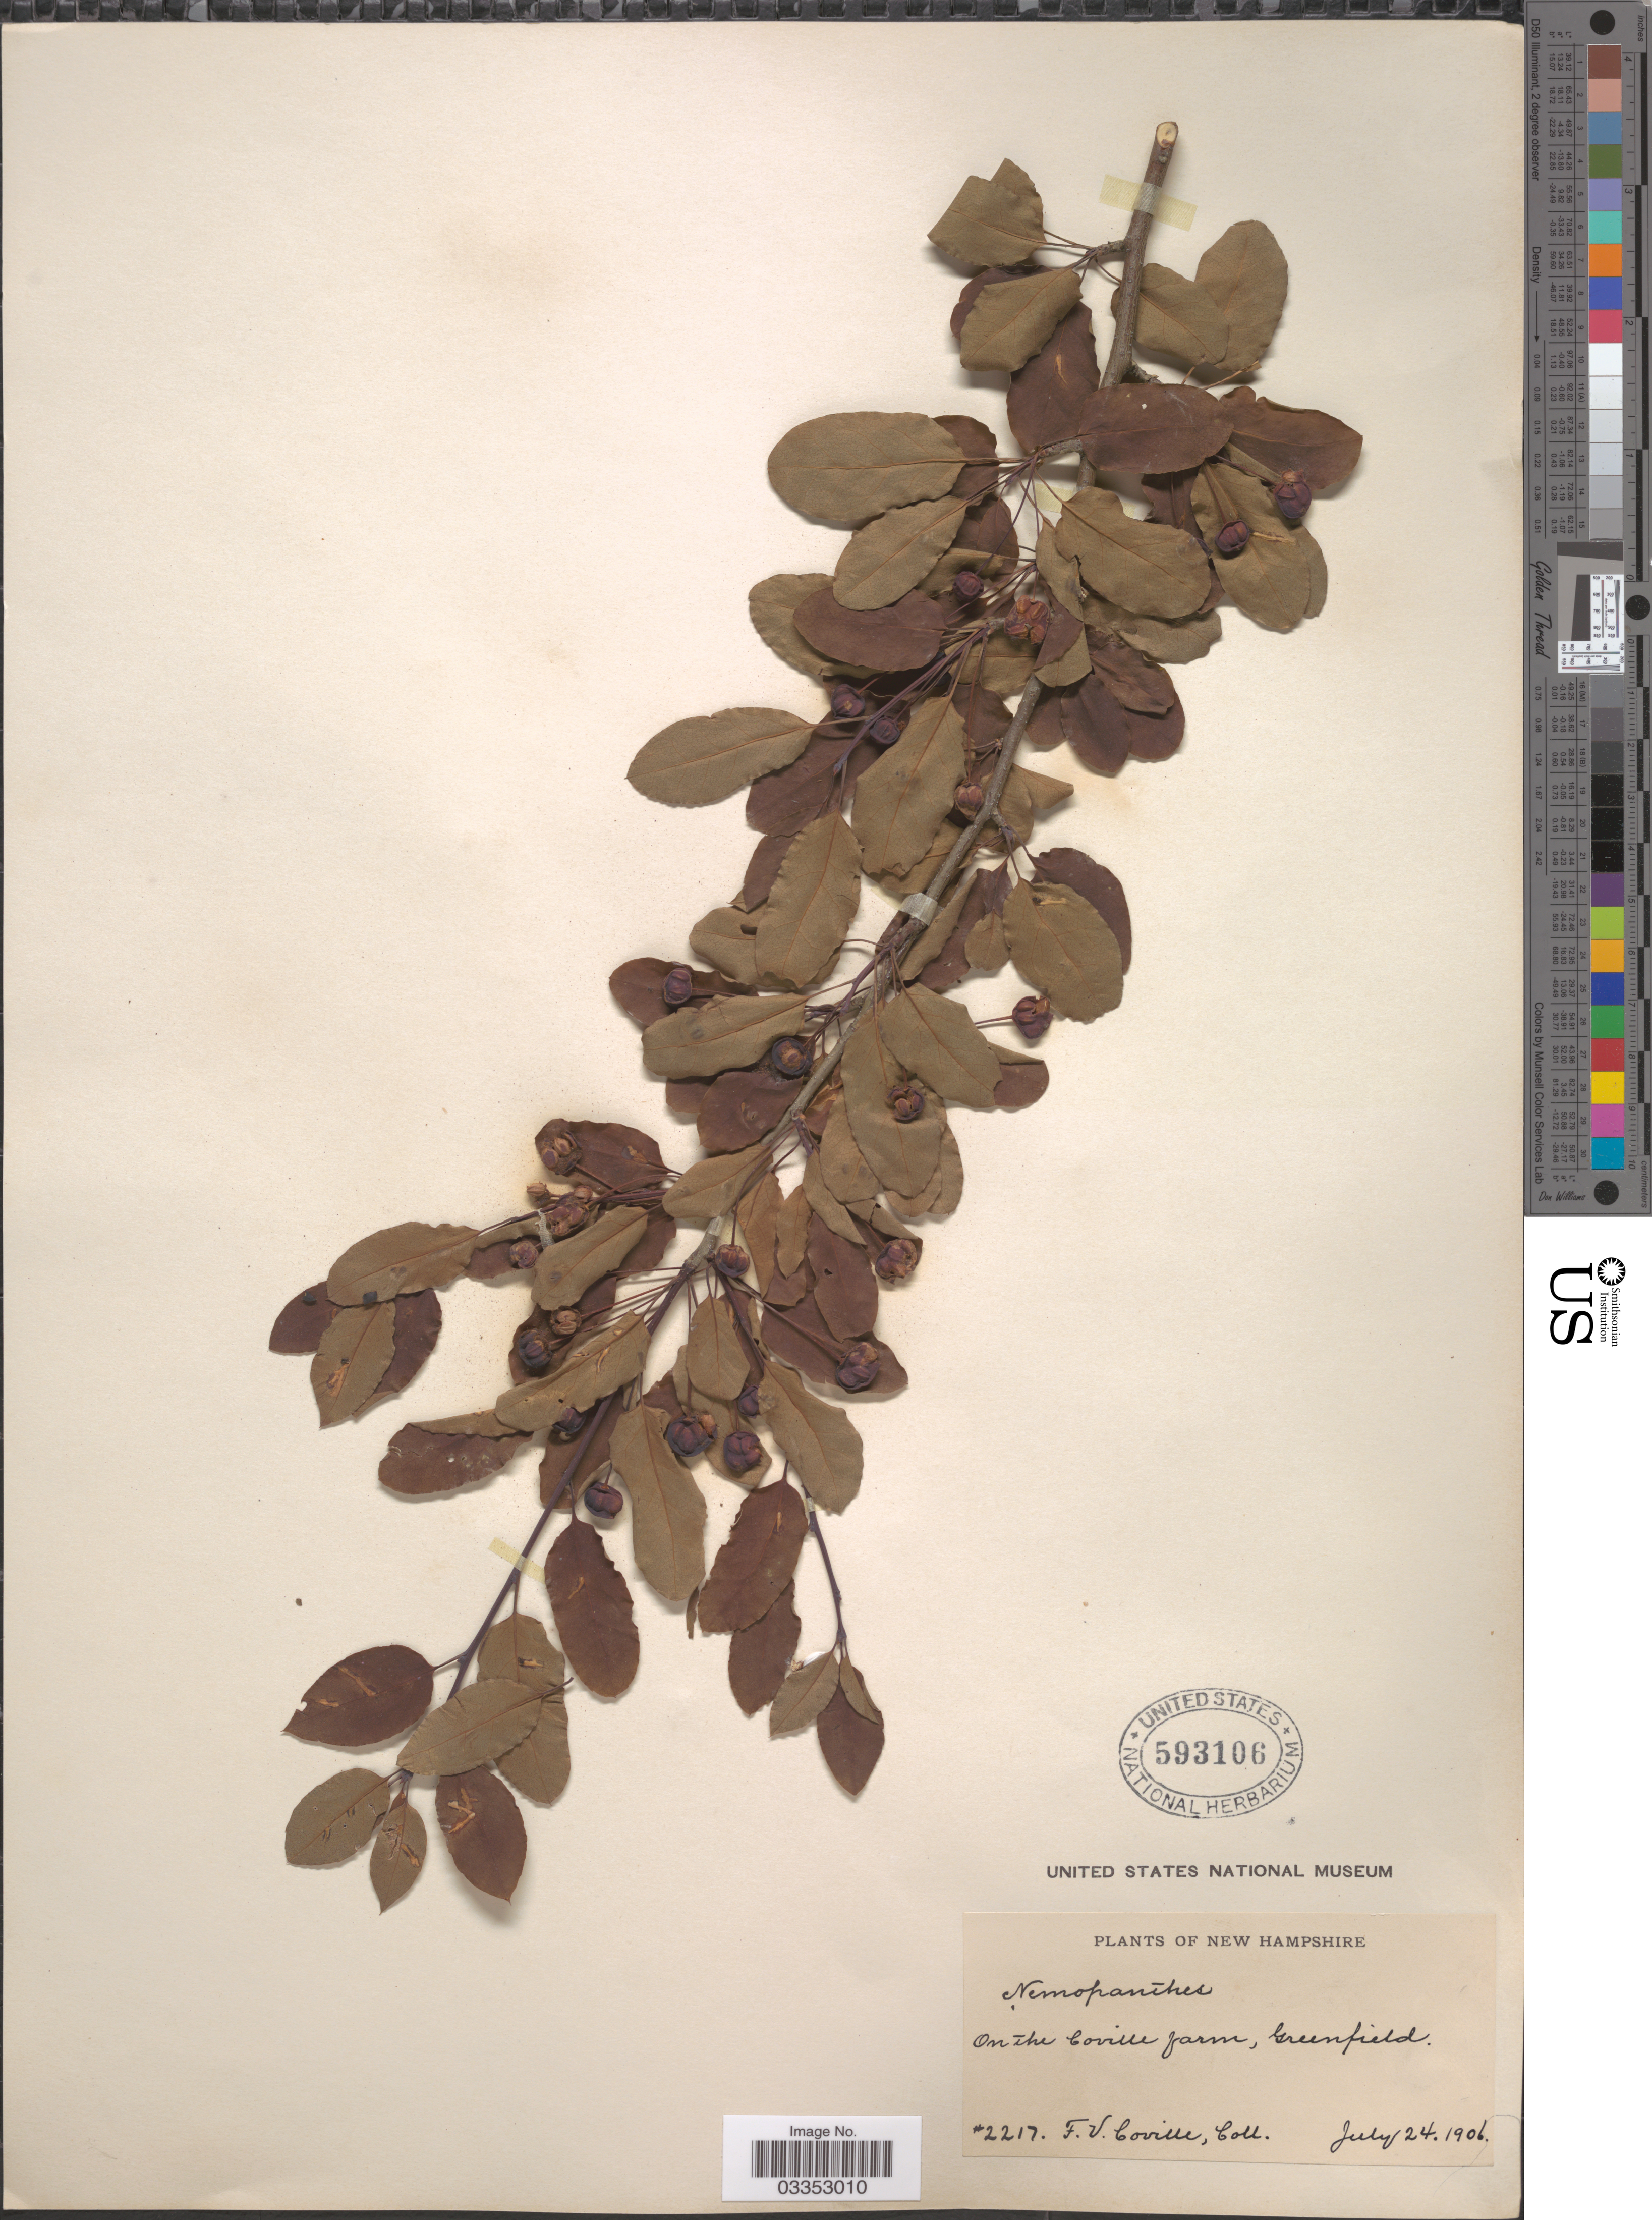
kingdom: Plantae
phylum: Tracheophyta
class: Magnoliopsida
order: Aquifoliales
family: Aquifoliaceae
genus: Nemopanthus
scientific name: Nemopanthus mucronatus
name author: (L.) Trel.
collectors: F. V. Coville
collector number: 2217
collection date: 1906-07-24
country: United States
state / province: New Hampshire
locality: On the Coville farm, Greenfield.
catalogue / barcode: US 593106